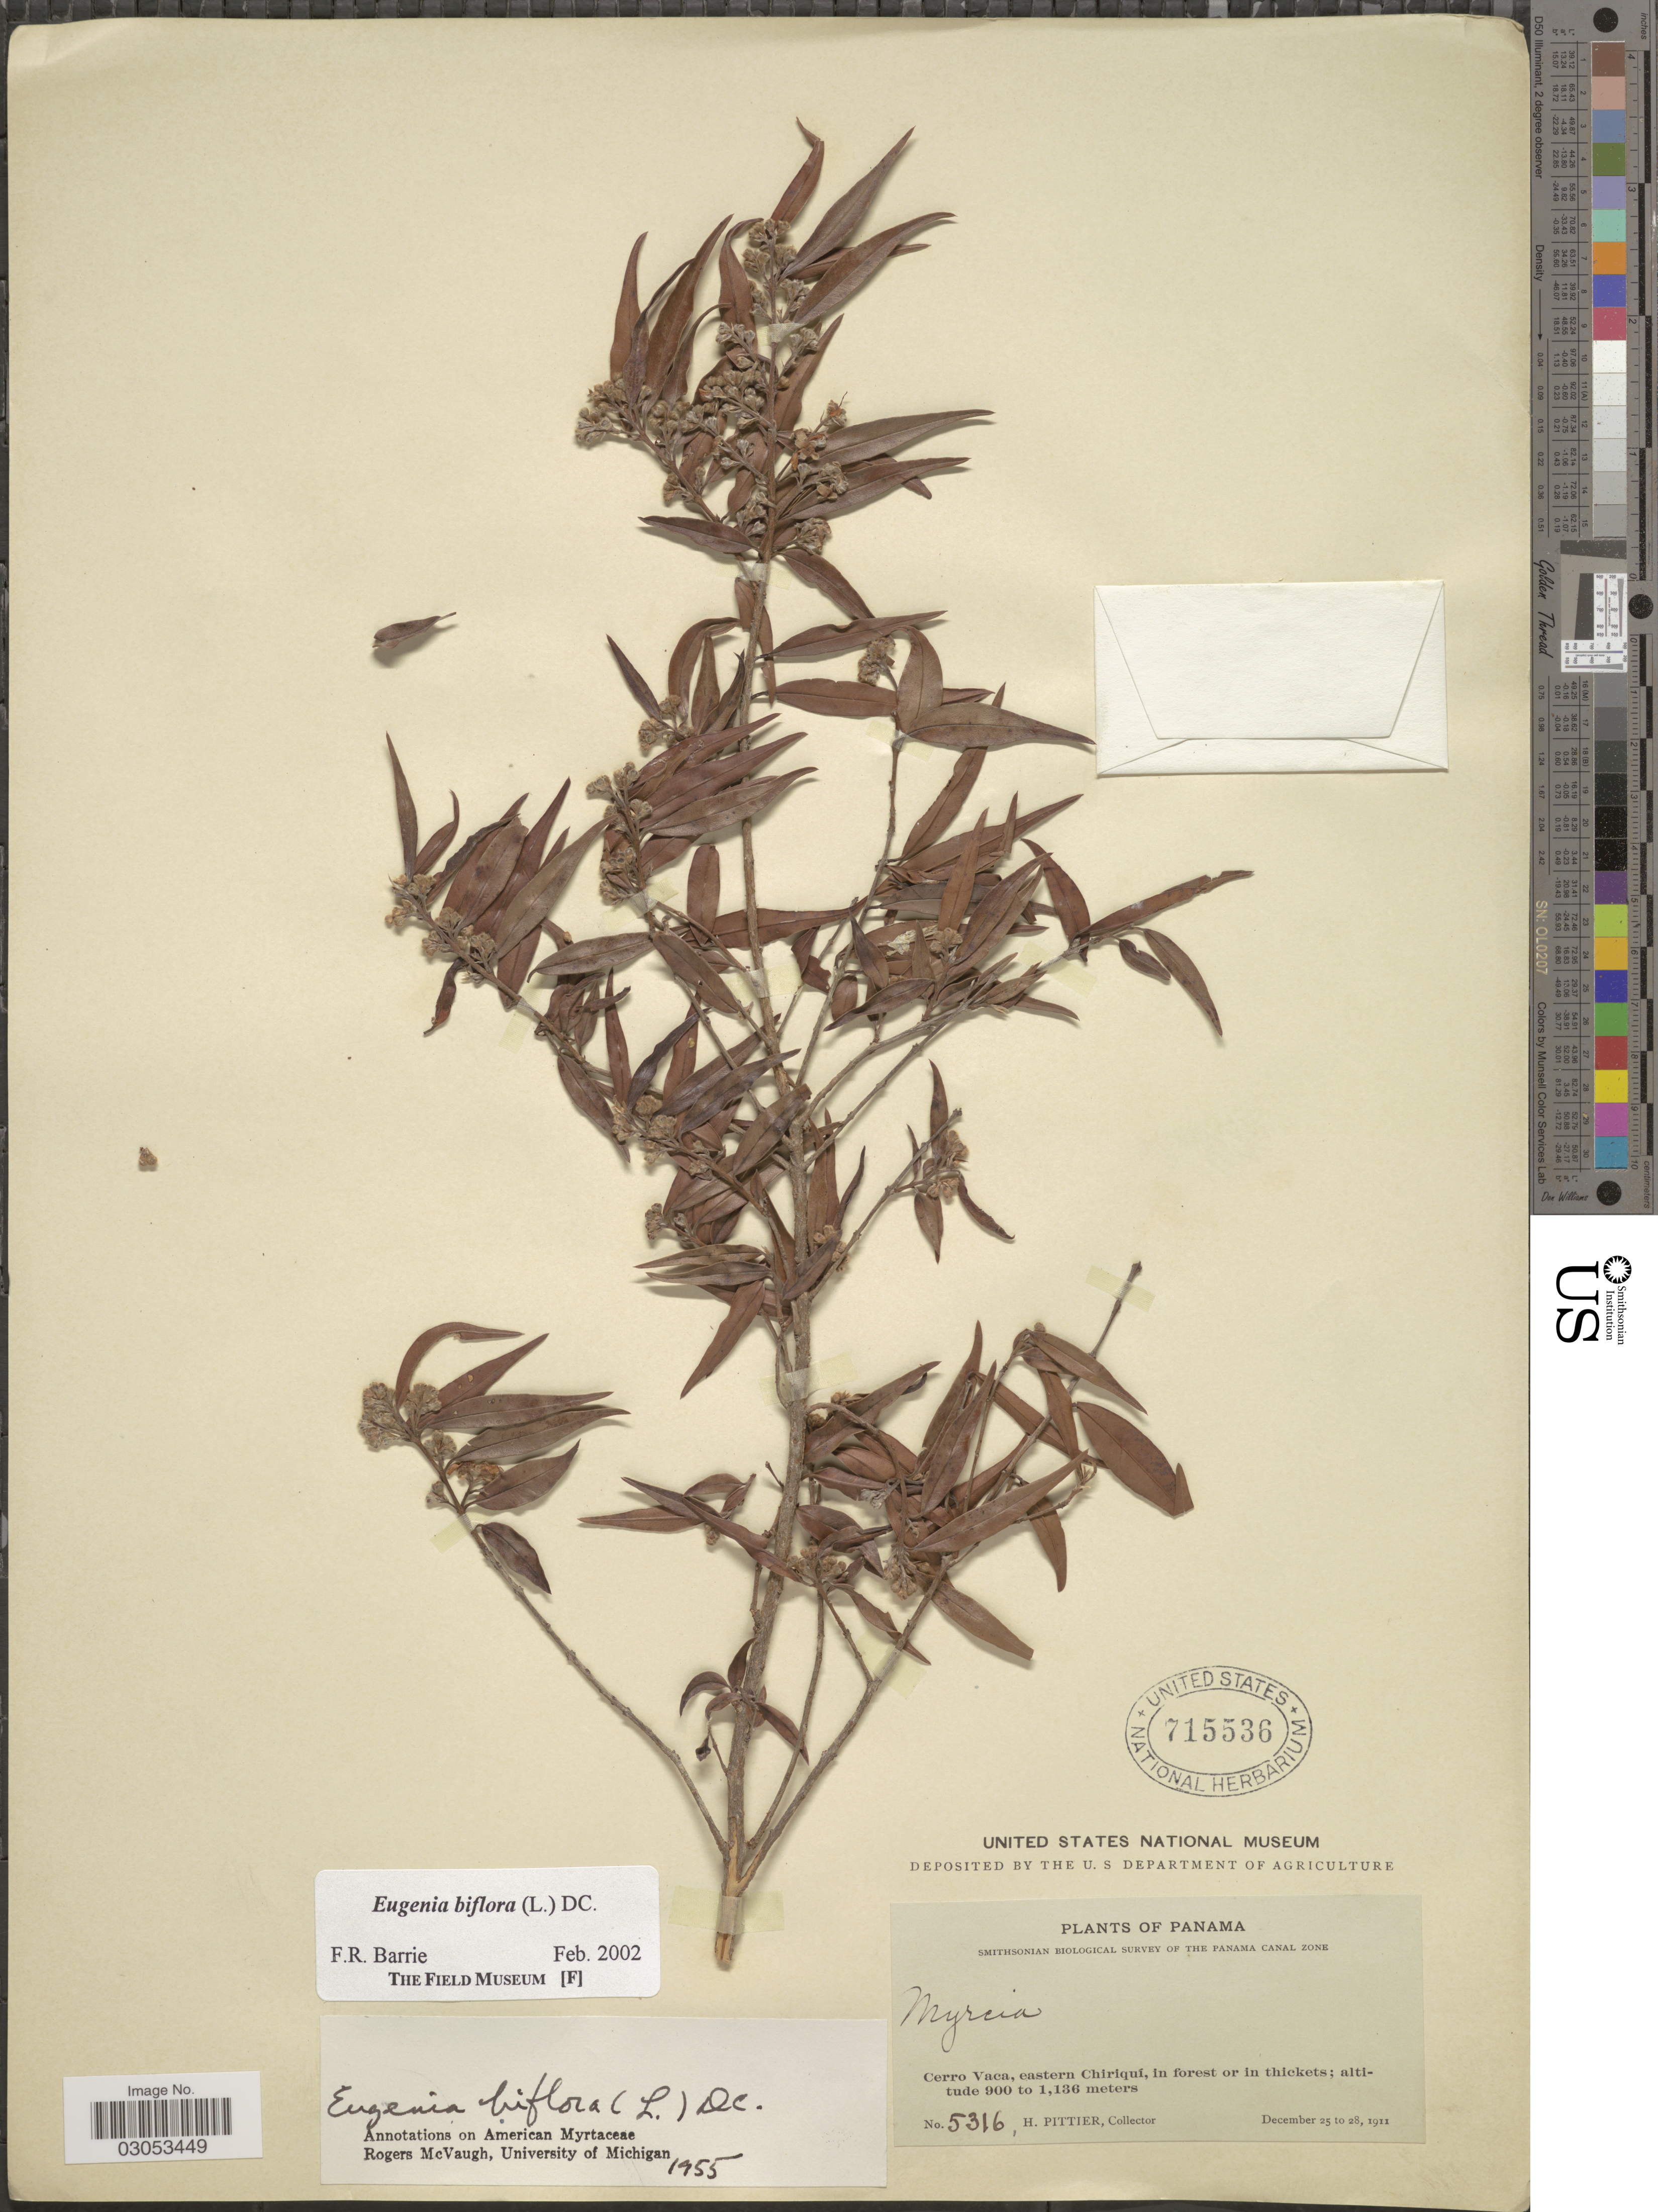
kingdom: Plantae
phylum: Tracheophyta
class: Magnoliopsida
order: Myrtales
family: Myrtaceae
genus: Eugenia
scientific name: Eugenia biflora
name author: (L.) DC.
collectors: H. F. Pittier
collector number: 5316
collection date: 1911-12-25/1911-12-28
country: Panama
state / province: Chiriqui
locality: Cerro Vaca, eastern Chiriquí, in forest or in thickets.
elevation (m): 900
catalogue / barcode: US 715536